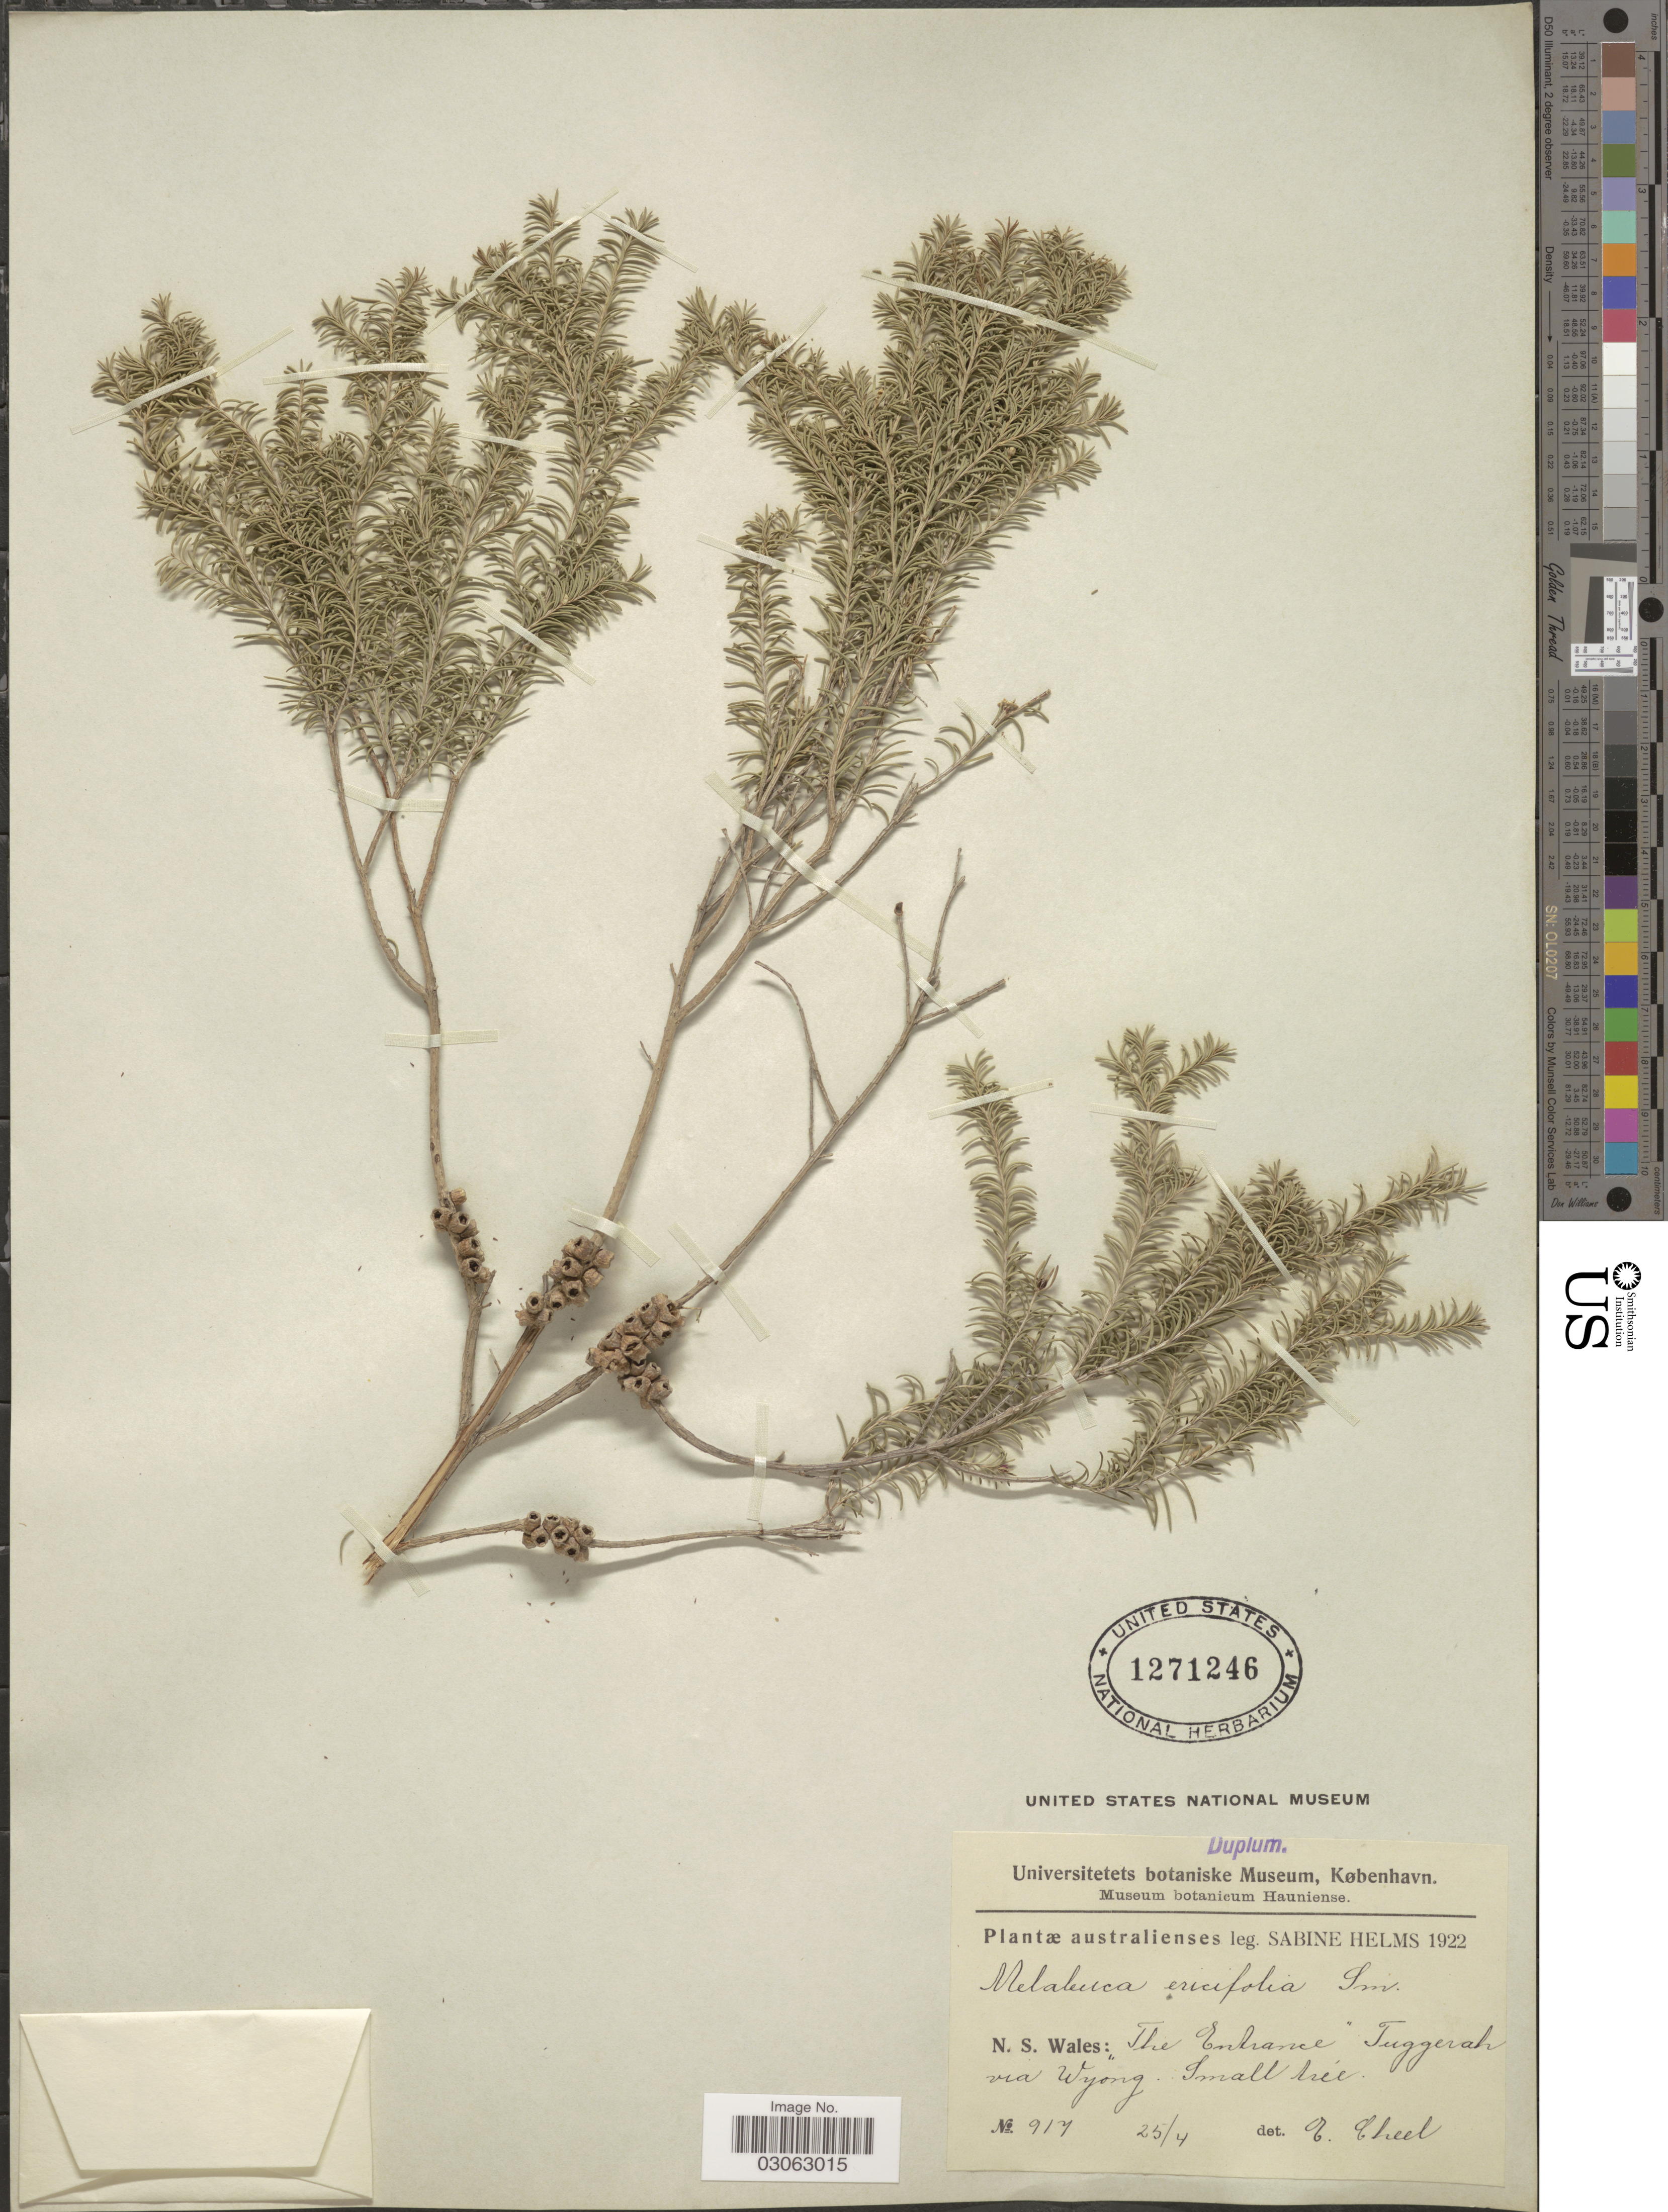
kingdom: Plantae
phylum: Tracheophyta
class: Magnoliopsida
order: Myrtales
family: Myrtaceae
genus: Melaleuca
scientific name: Melaleuca ericifolia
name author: Sm.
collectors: S. Helms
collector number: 917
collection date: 1922-04-25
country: Australia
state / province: New South Wales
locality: N. S. Wales: "The Entrance" Tuggerah via Wyong.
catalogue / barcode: US 1271246